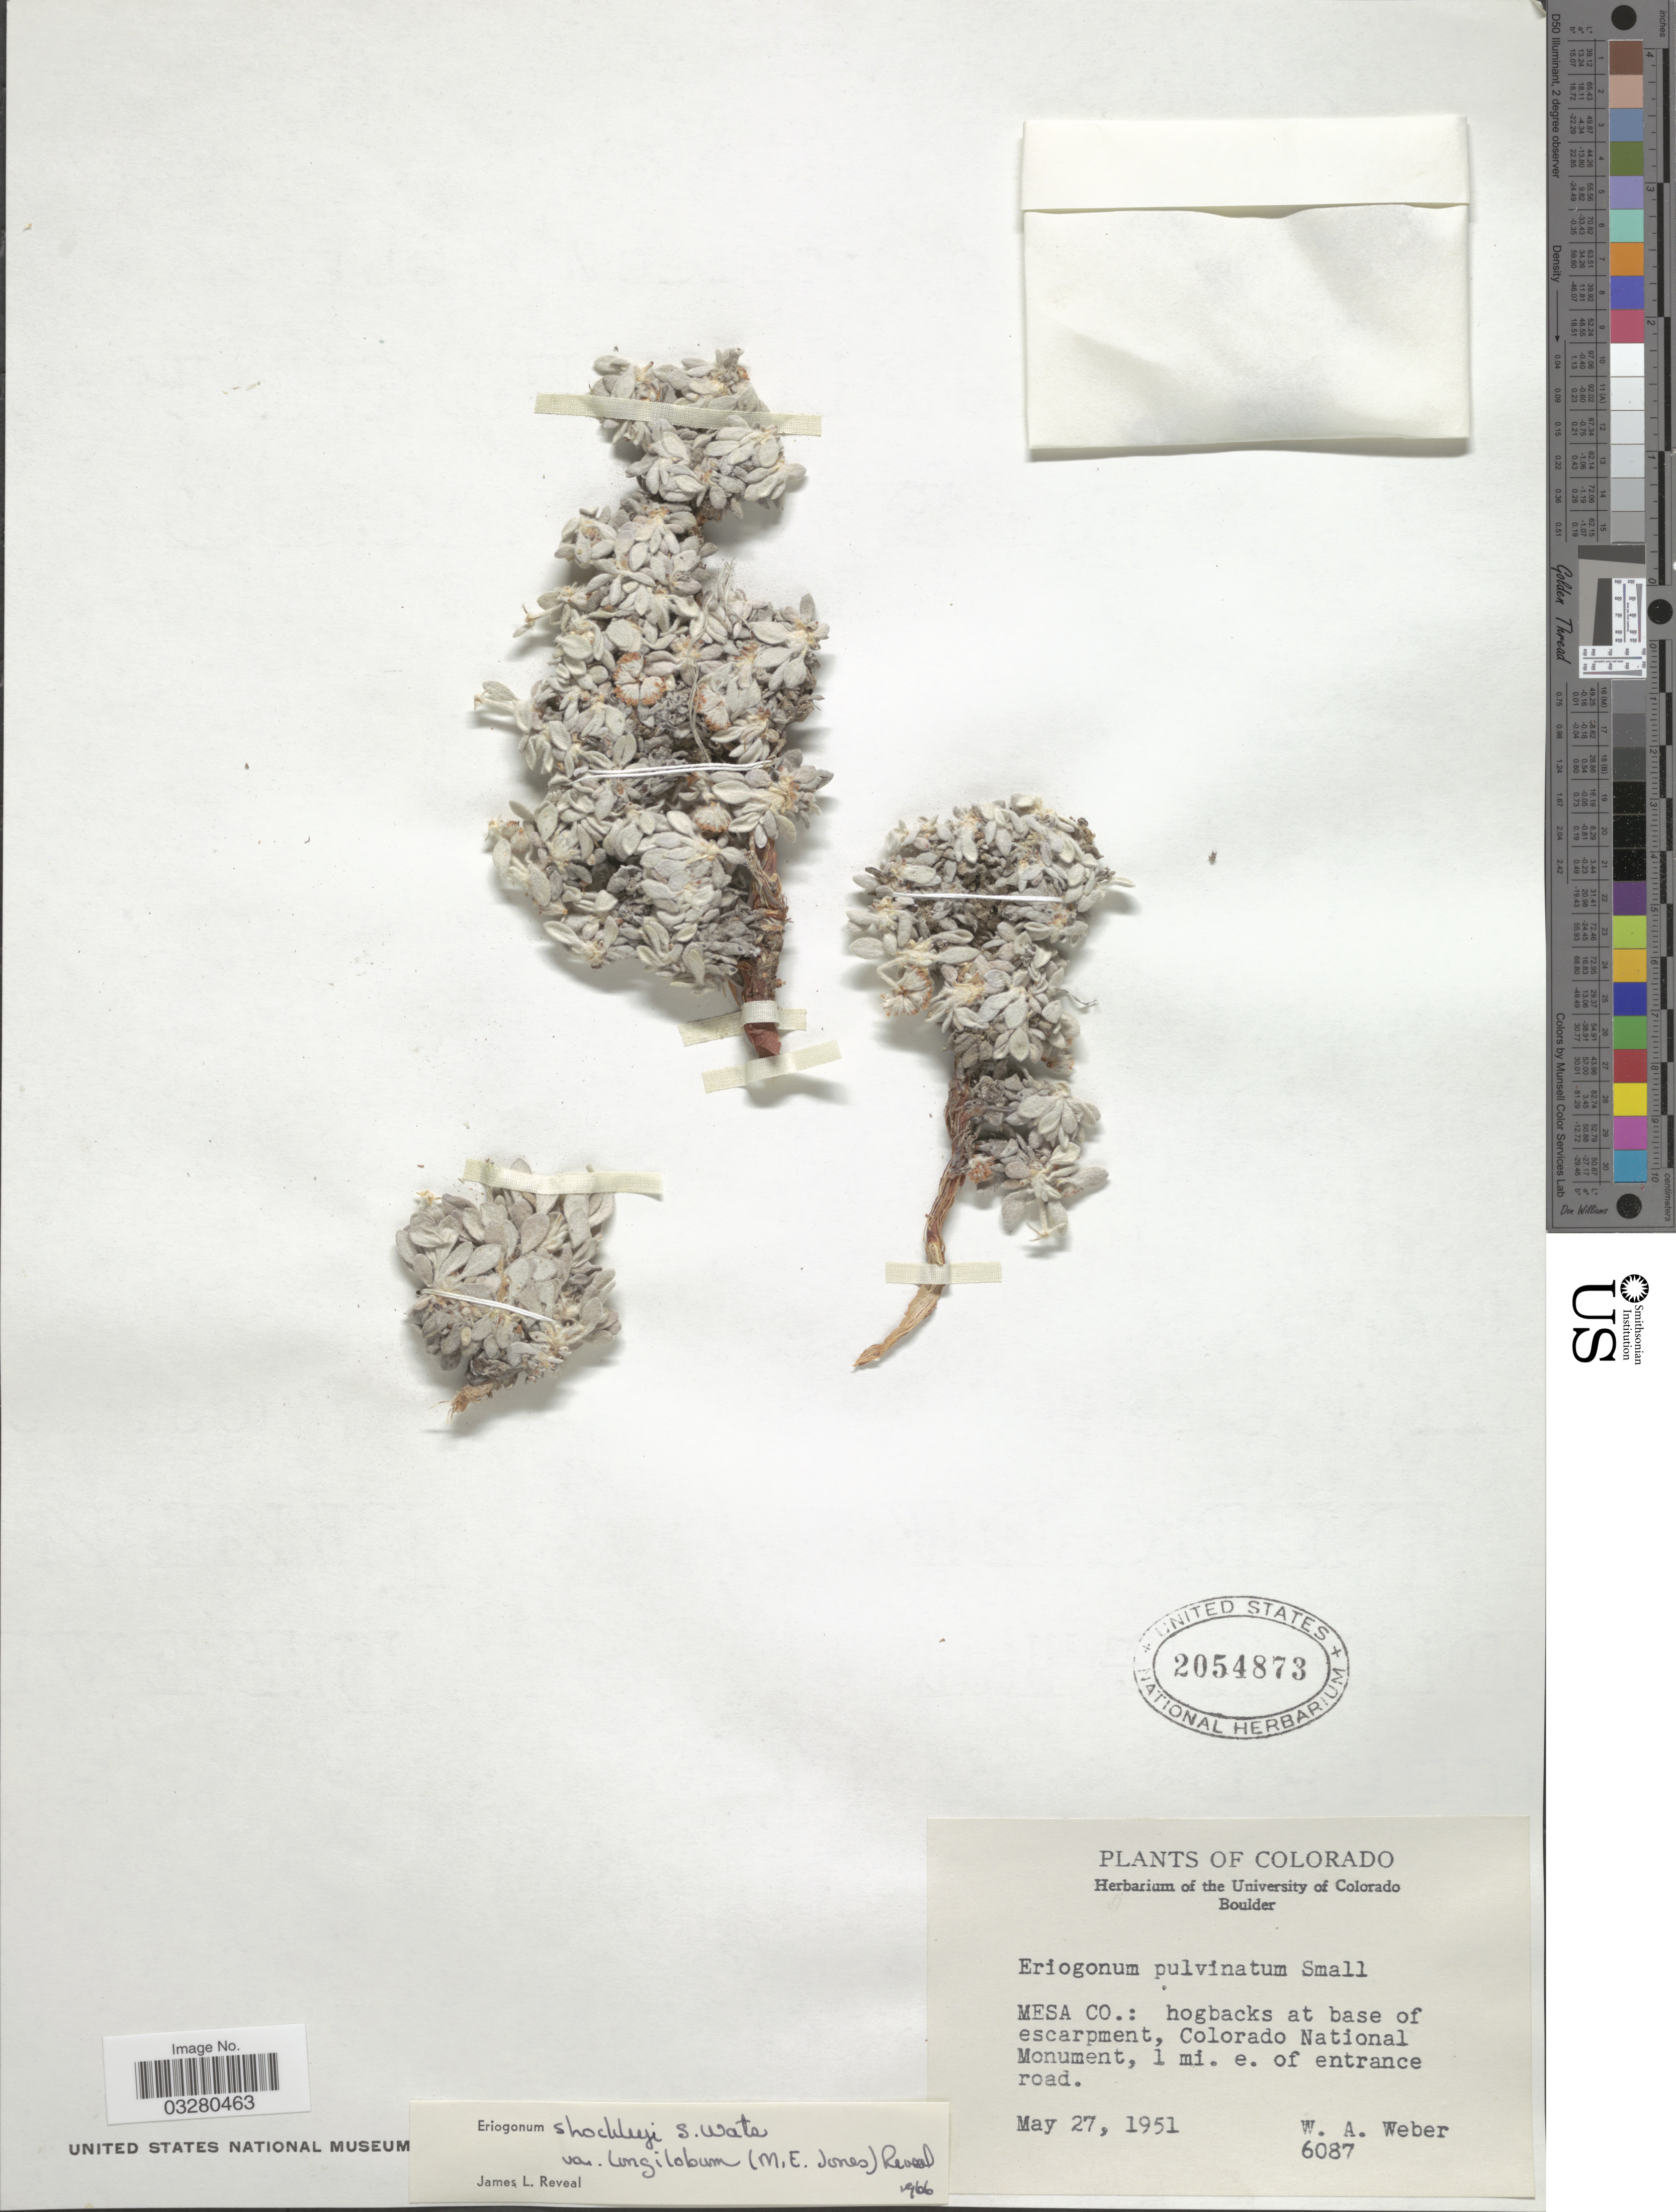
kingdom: Plantae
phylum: Tracheophyta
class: Magnoliopsida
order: Caryophyllales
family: Polygonaceae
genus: Eriogonum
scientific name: Eriogonum shockleyi var. longilobum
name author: (M.E. Jones) Reveal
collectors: W. A. Weber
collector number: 6087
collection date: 1951-05-27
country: United States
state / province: Colorado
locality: Mesa Co.: hogbacks at base of escarpment, Colorado National Monument, 1 mi. e. of entrance road.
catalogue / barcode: US 2054873